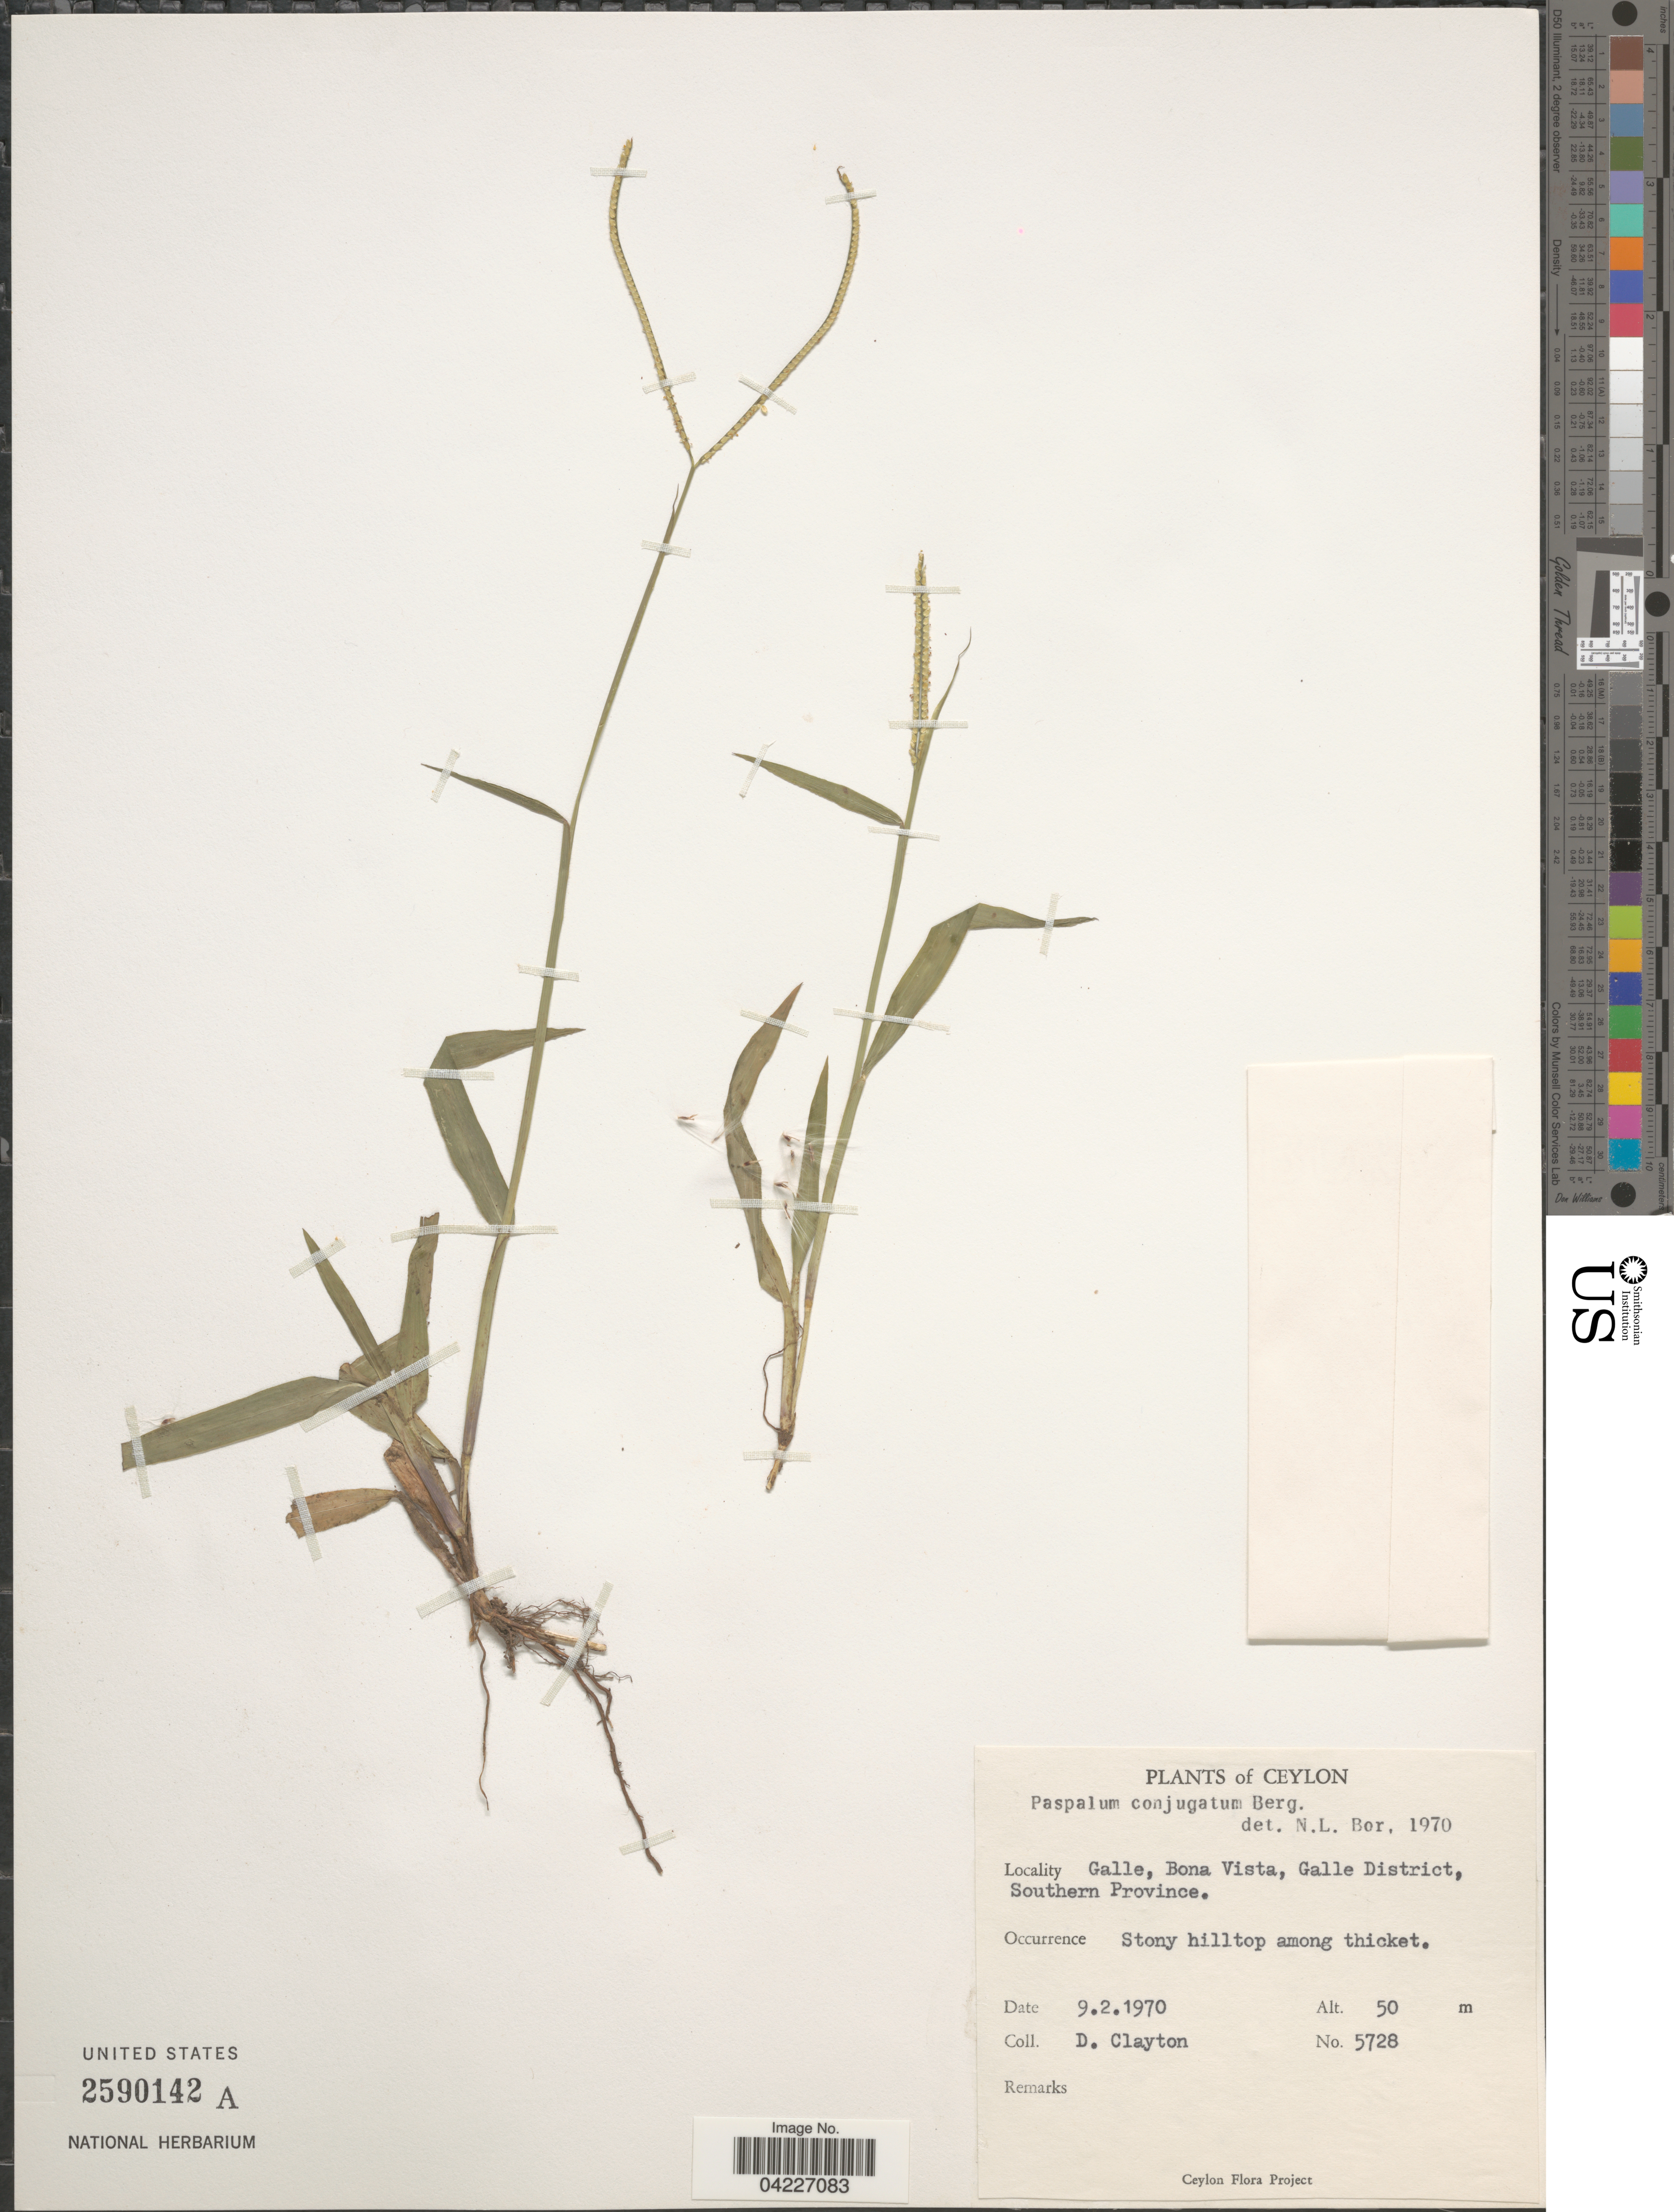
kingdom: Plantae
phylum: Tracheophyta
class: Liliopsida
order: Poales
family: Poaceae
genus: Paspalum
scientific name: Paspalum conjugatum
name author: P.J. Bergius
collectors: D. Clayton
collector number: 5728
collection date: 1970-02-09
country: Sri Lanka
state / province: Southern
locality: Ceylon. Galle, Bona Vista, Galle District.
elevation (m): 50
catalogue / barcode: US 2590142A